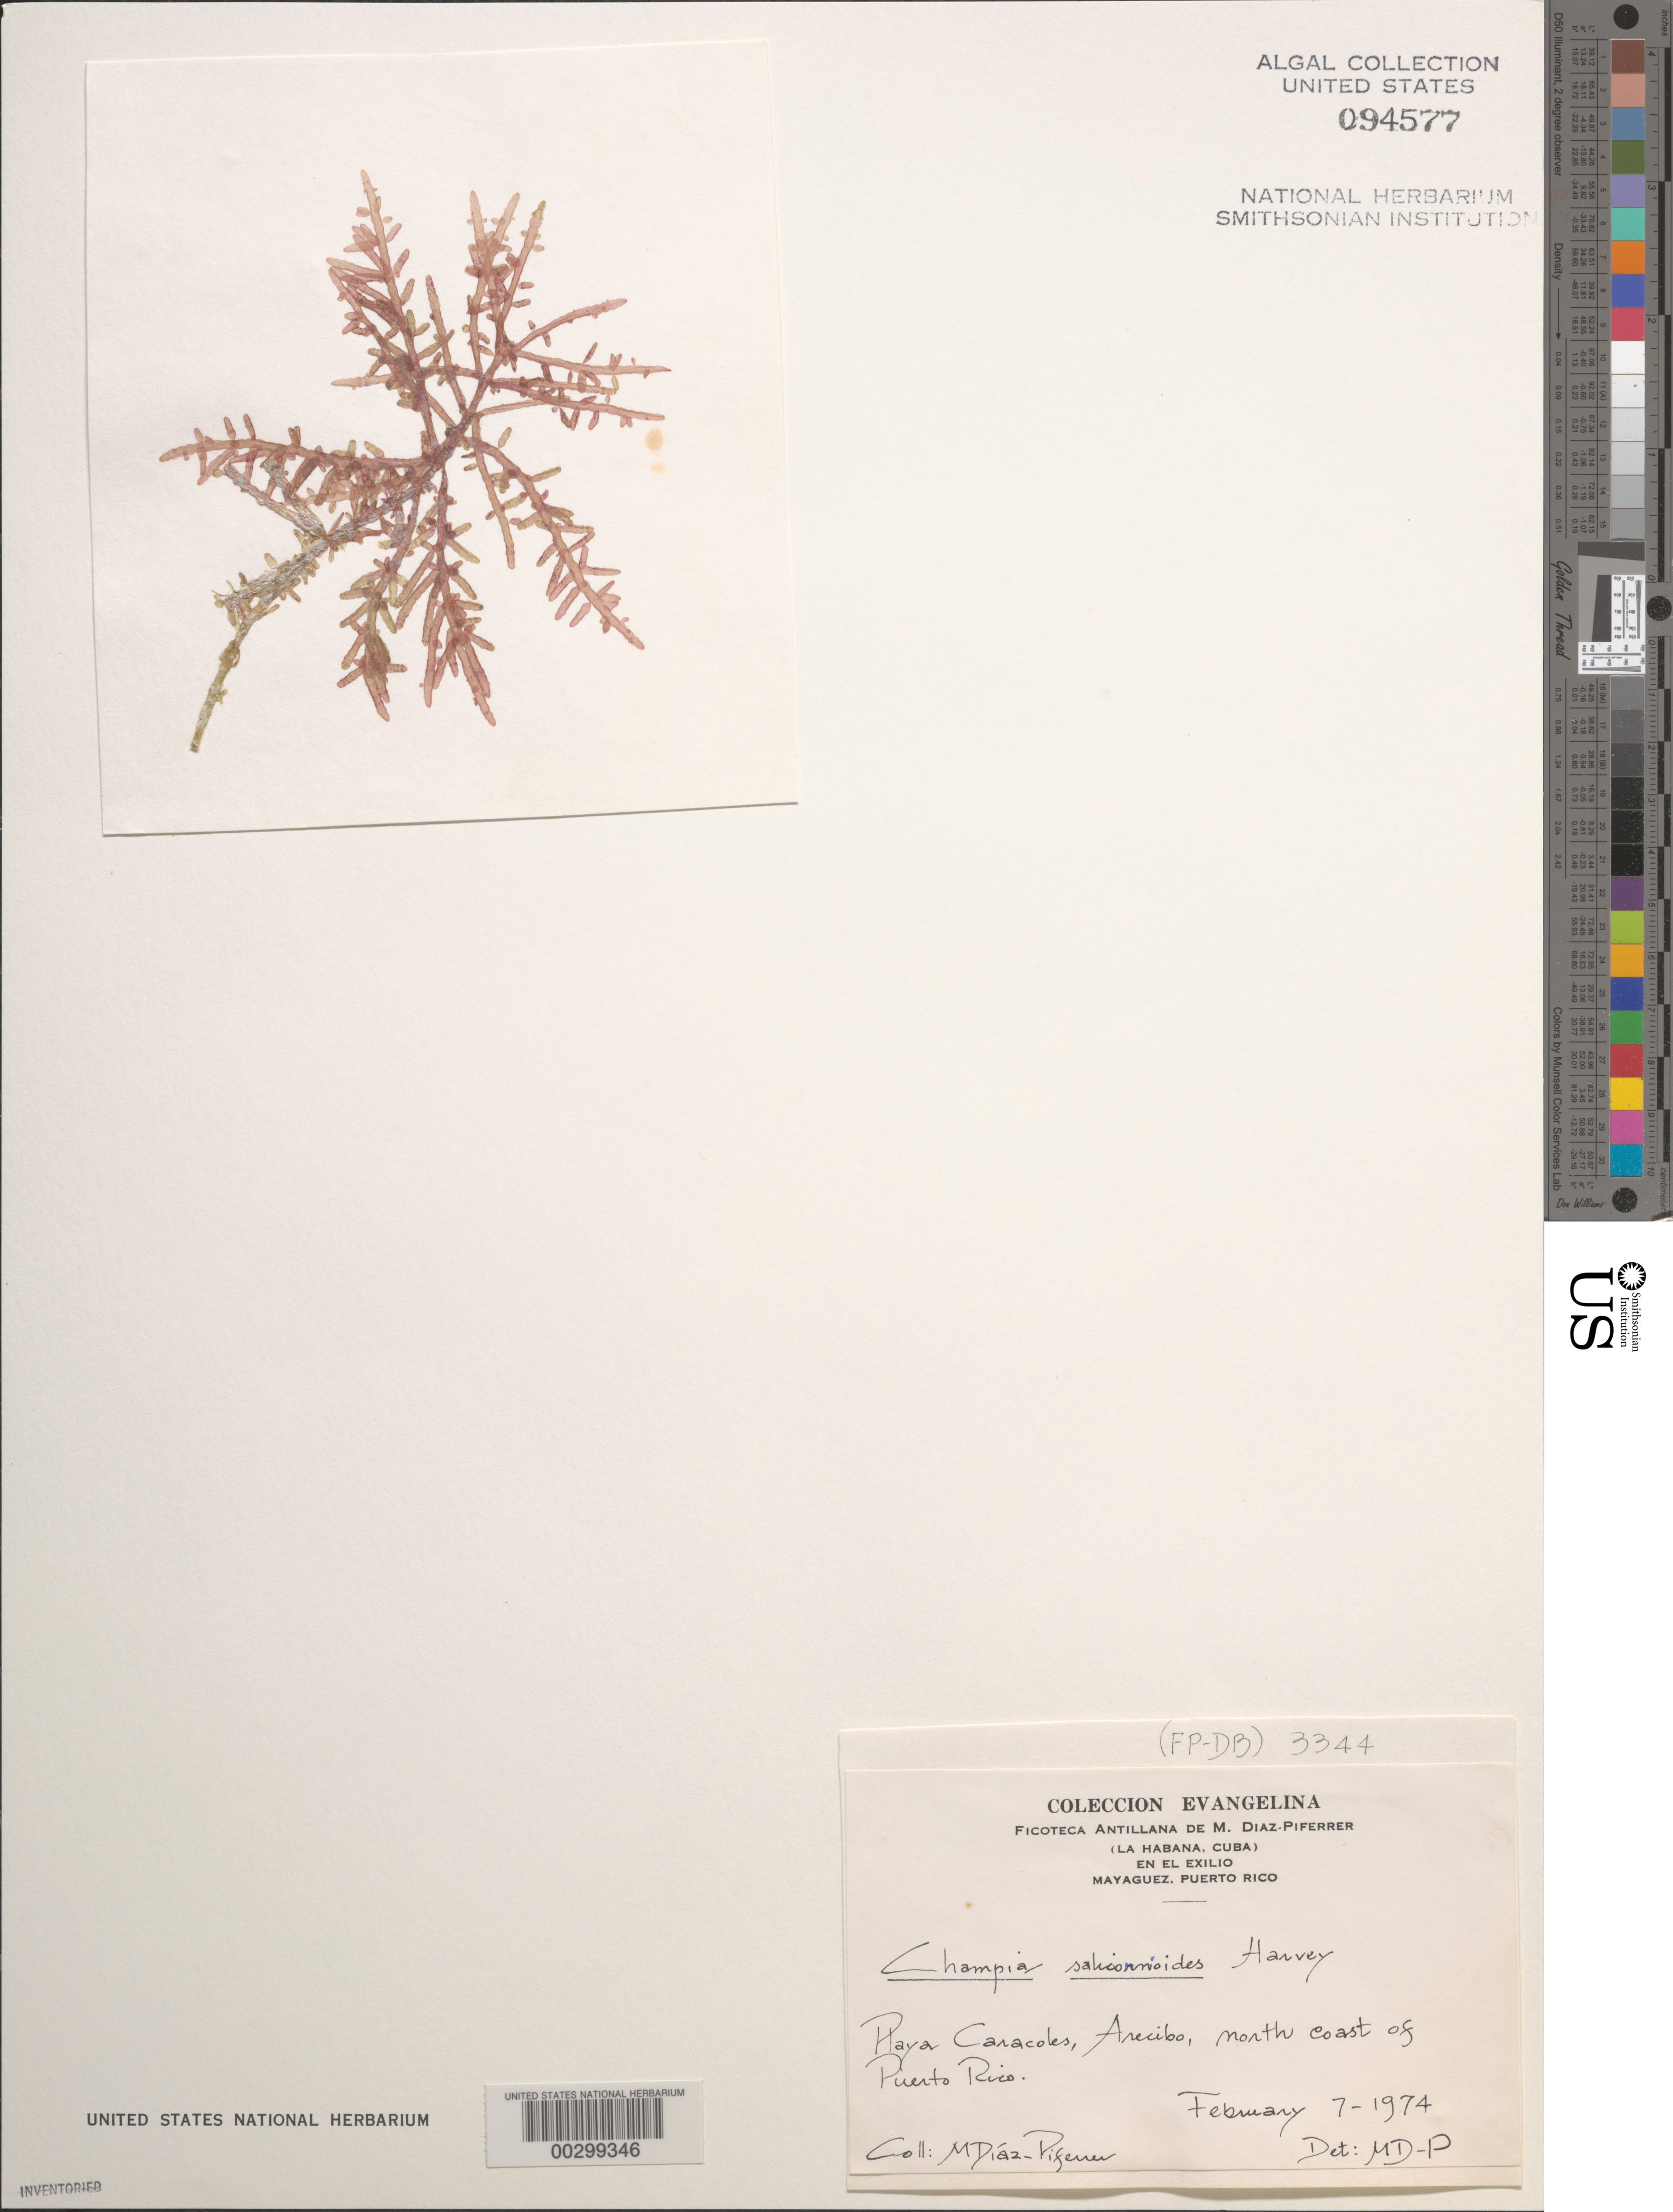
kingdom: Plantae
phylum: Rhodophyta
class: Florideophyceae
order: Rhodymeniales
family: Champiaceae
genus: Champia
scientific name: Champia salicornioides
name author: Harv.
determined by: Diaz-Piferrer, M.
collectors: M. Diaz-Piferrer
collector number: (fp-db) 3344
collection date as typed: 07 Feb 1974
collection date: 1974-02-07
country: Puerto Rico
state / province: Arecibo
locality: Playa Caracoles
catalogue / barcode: US 94577